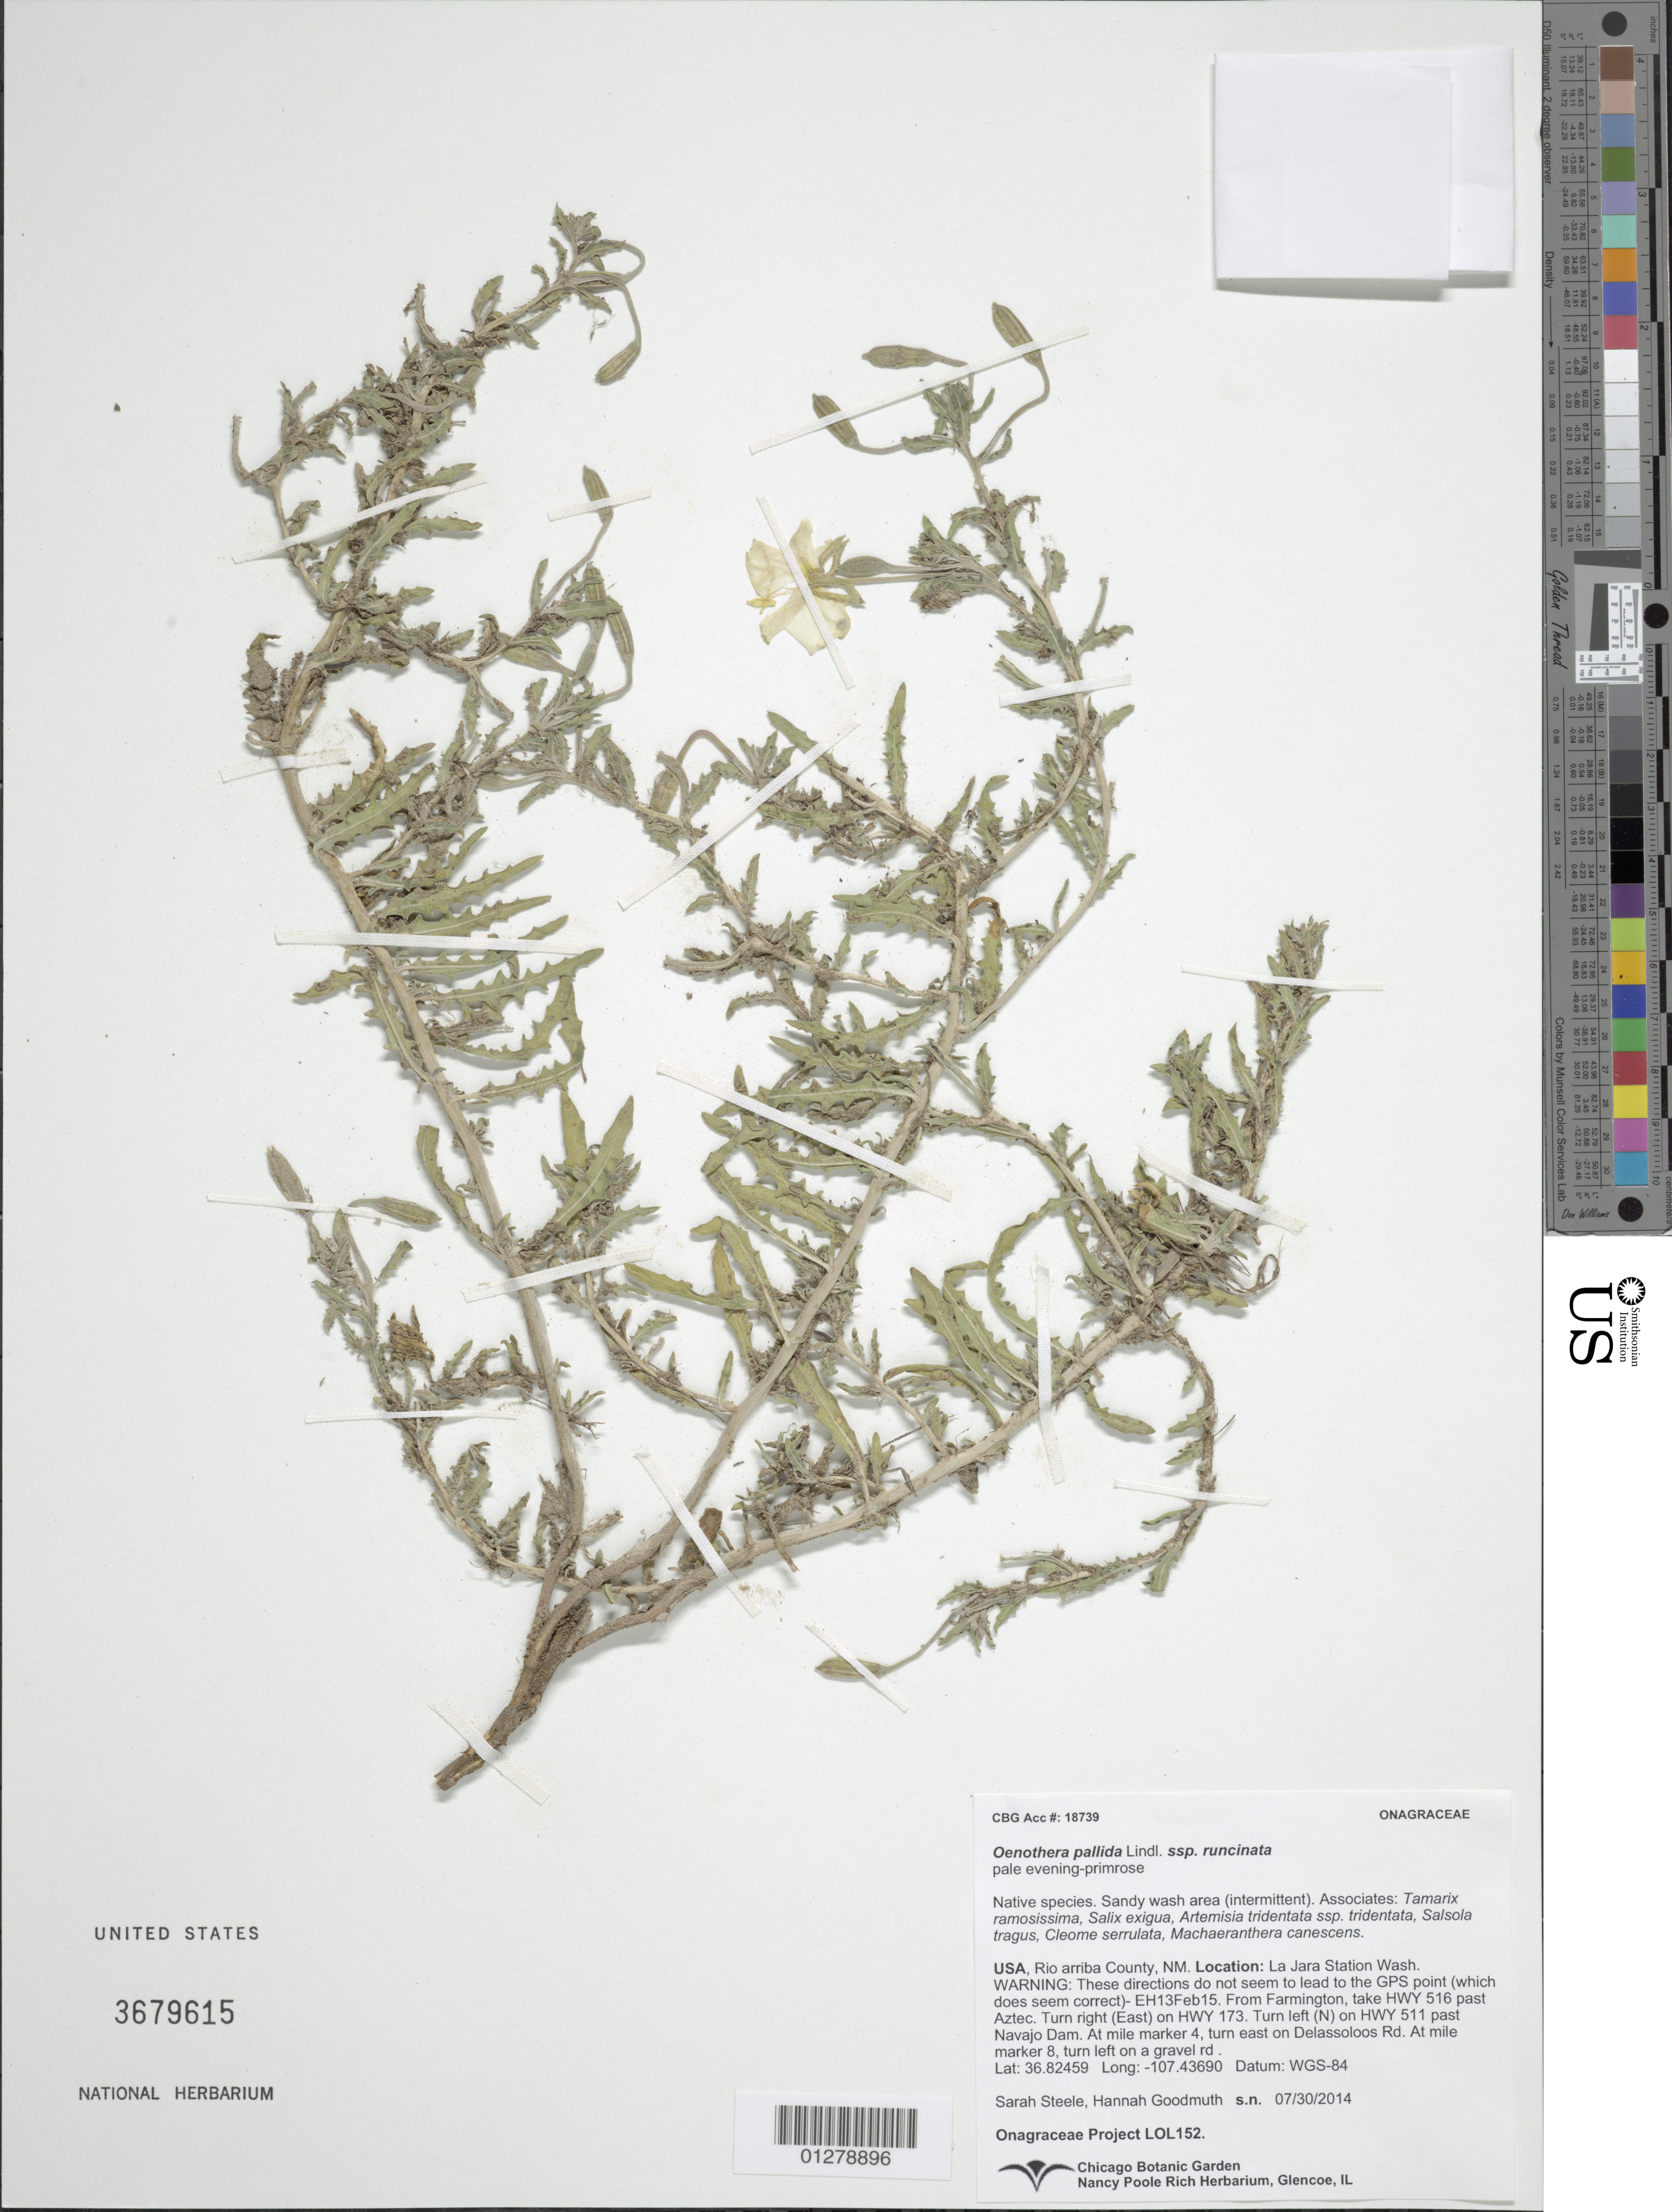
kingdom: Plantae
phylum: Tracheophyta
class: Magnoliopsida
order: Myrtales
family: Onagraceae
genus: Oenothera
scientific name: Oenothera pallida subsp. runcinata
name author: (Engelm.) Munz & W.M. Klein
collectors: Onagraceae Project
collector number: LOL 152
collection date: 2014-07-30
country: United States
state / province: New Mexico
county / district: San Juan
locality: From Farmington, take HWY 516 past Aztec. Turn right (East) on HWY 173. Turn left (N) on HWY 511 past Navajo Dam. At mile marker 4, turn east on Delassoloos Rd. At mile marker 8, turn left on a gravel rd.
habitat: Sandy wash area (intermittant). First visit: water had not reached bank where plants grew. Second visit and collection: water had covered the area and receded recently. Thin clay layer on top of sand.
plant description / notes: CHIC, US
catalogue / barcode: US 3679615